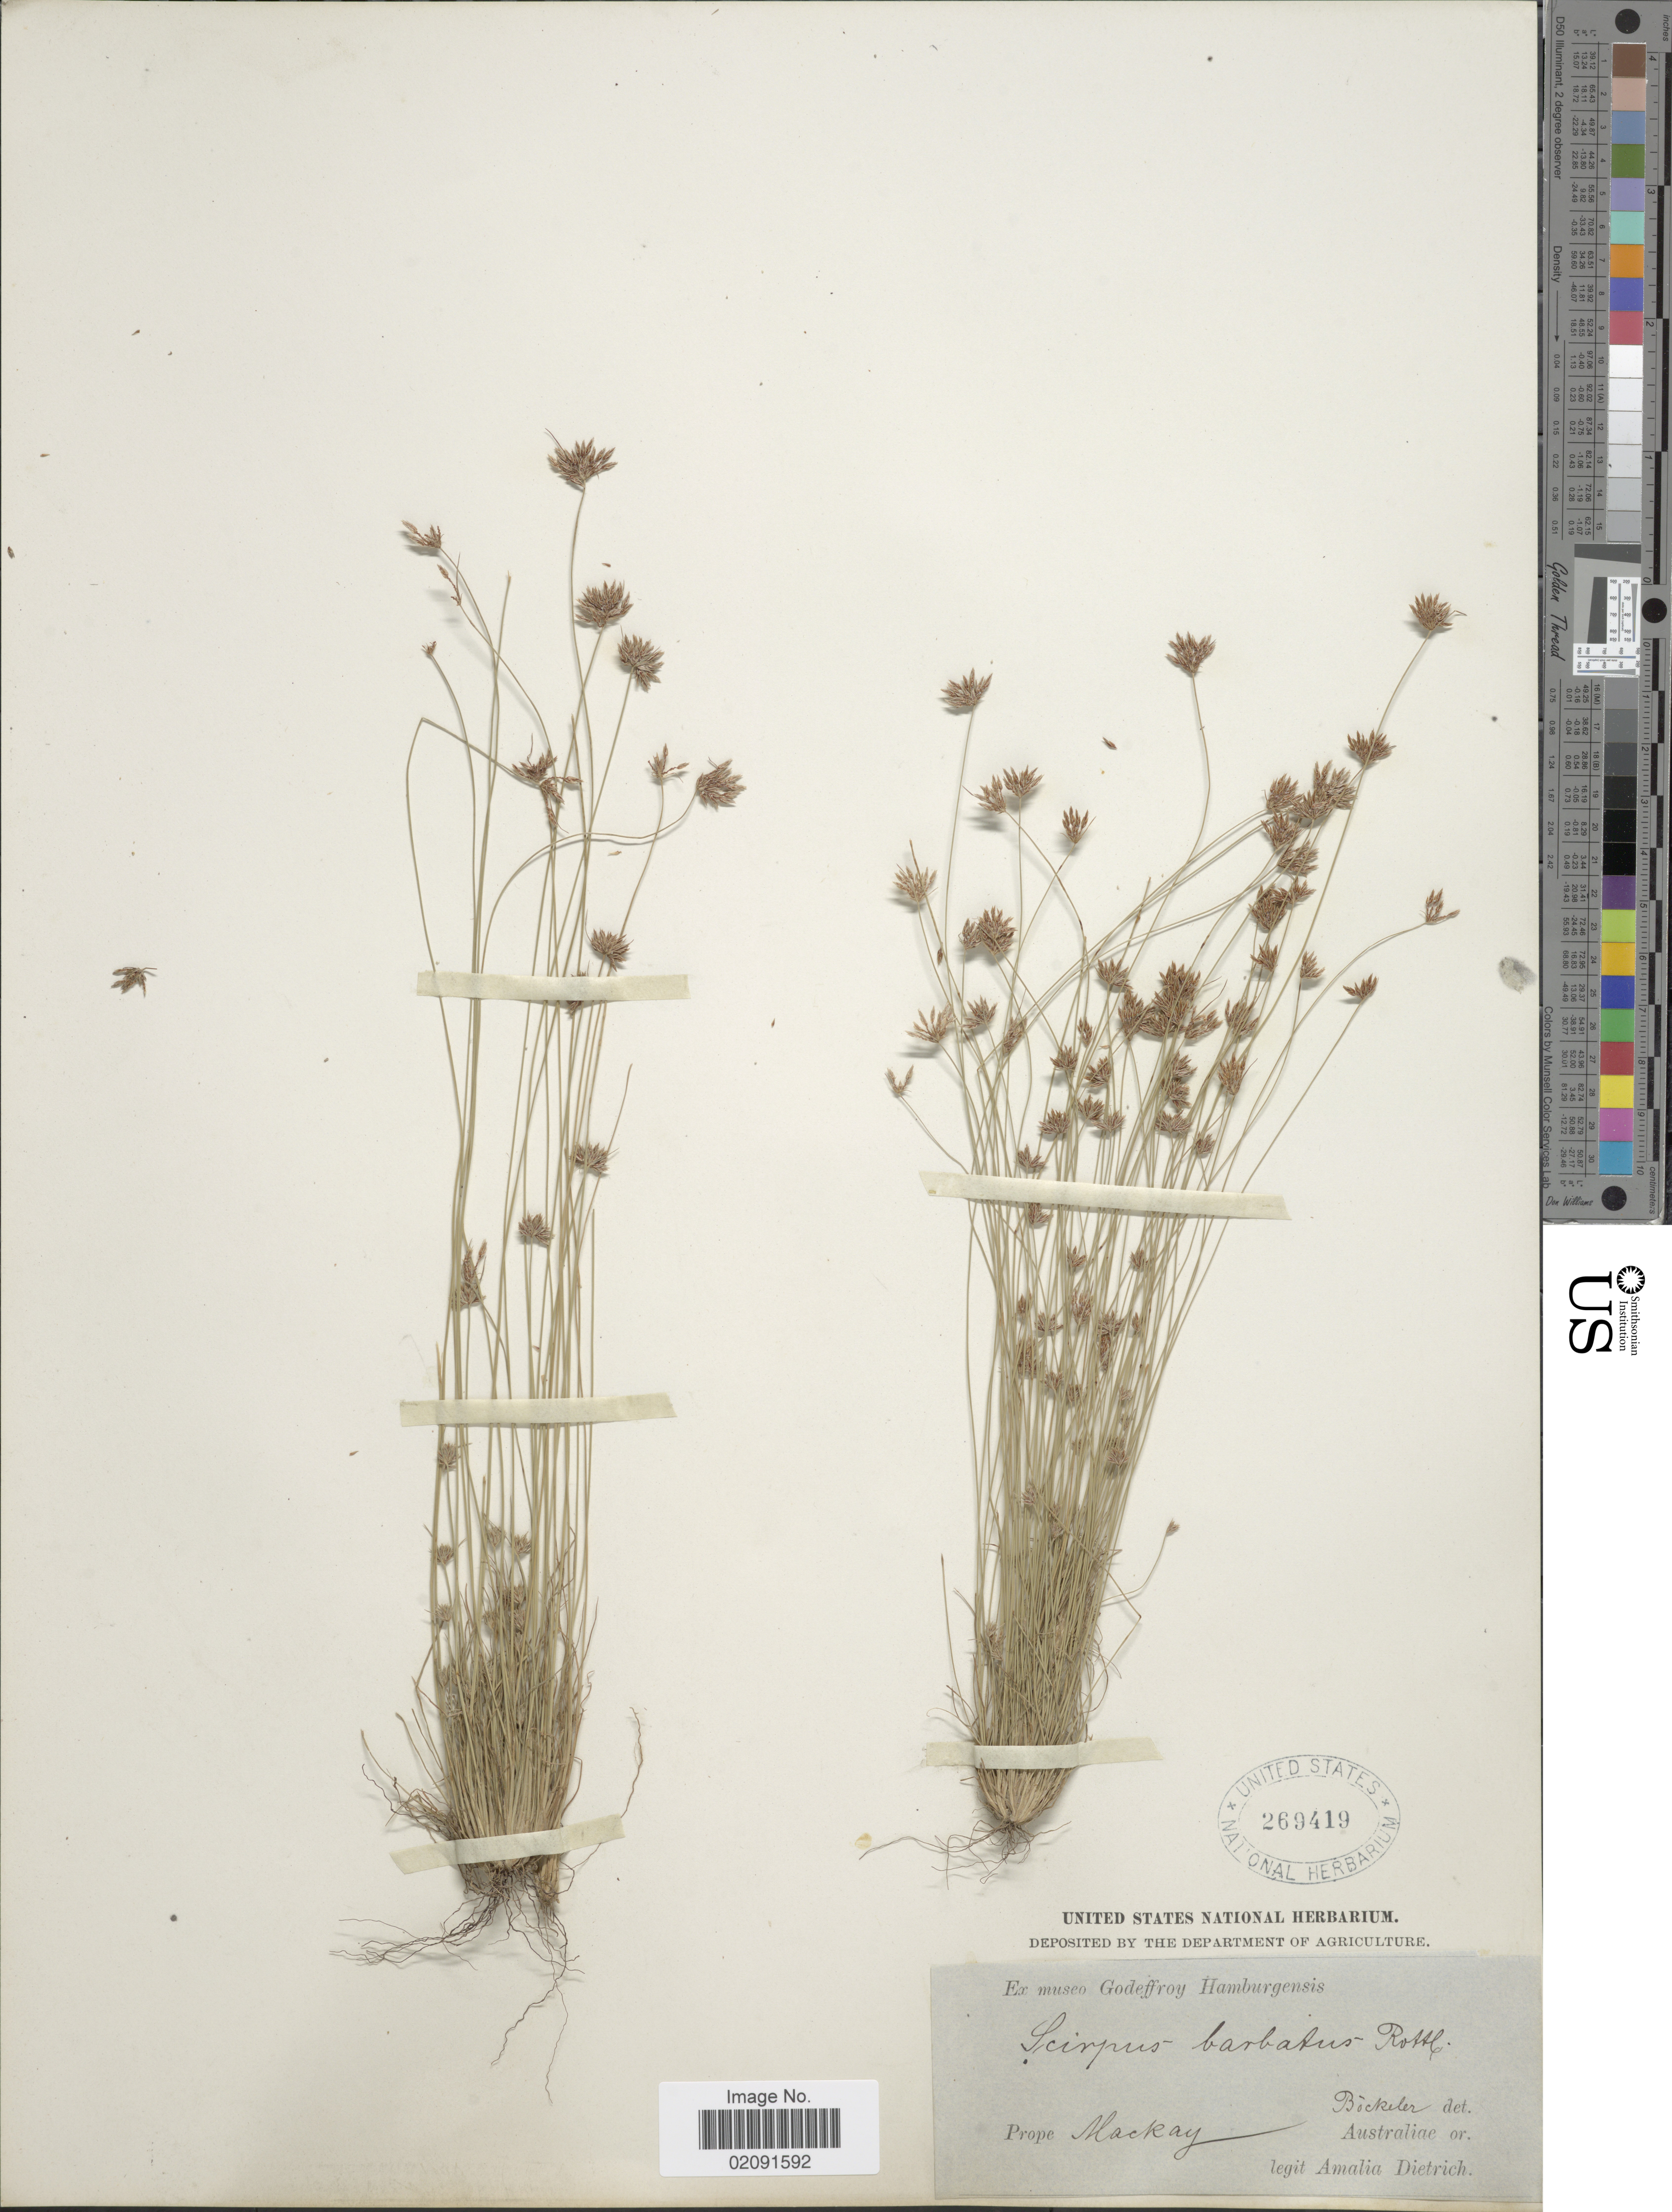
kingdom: Plantae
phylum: Tracheophyta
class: Liliopsida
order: Poales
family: Cyperaceae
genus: Bulbostylis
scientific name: Bulbostylis barbata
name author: (Rottb.) C.B. Clarke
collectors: A. Dietrich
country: Australia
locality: Prope Hackay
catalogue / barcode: US 269419